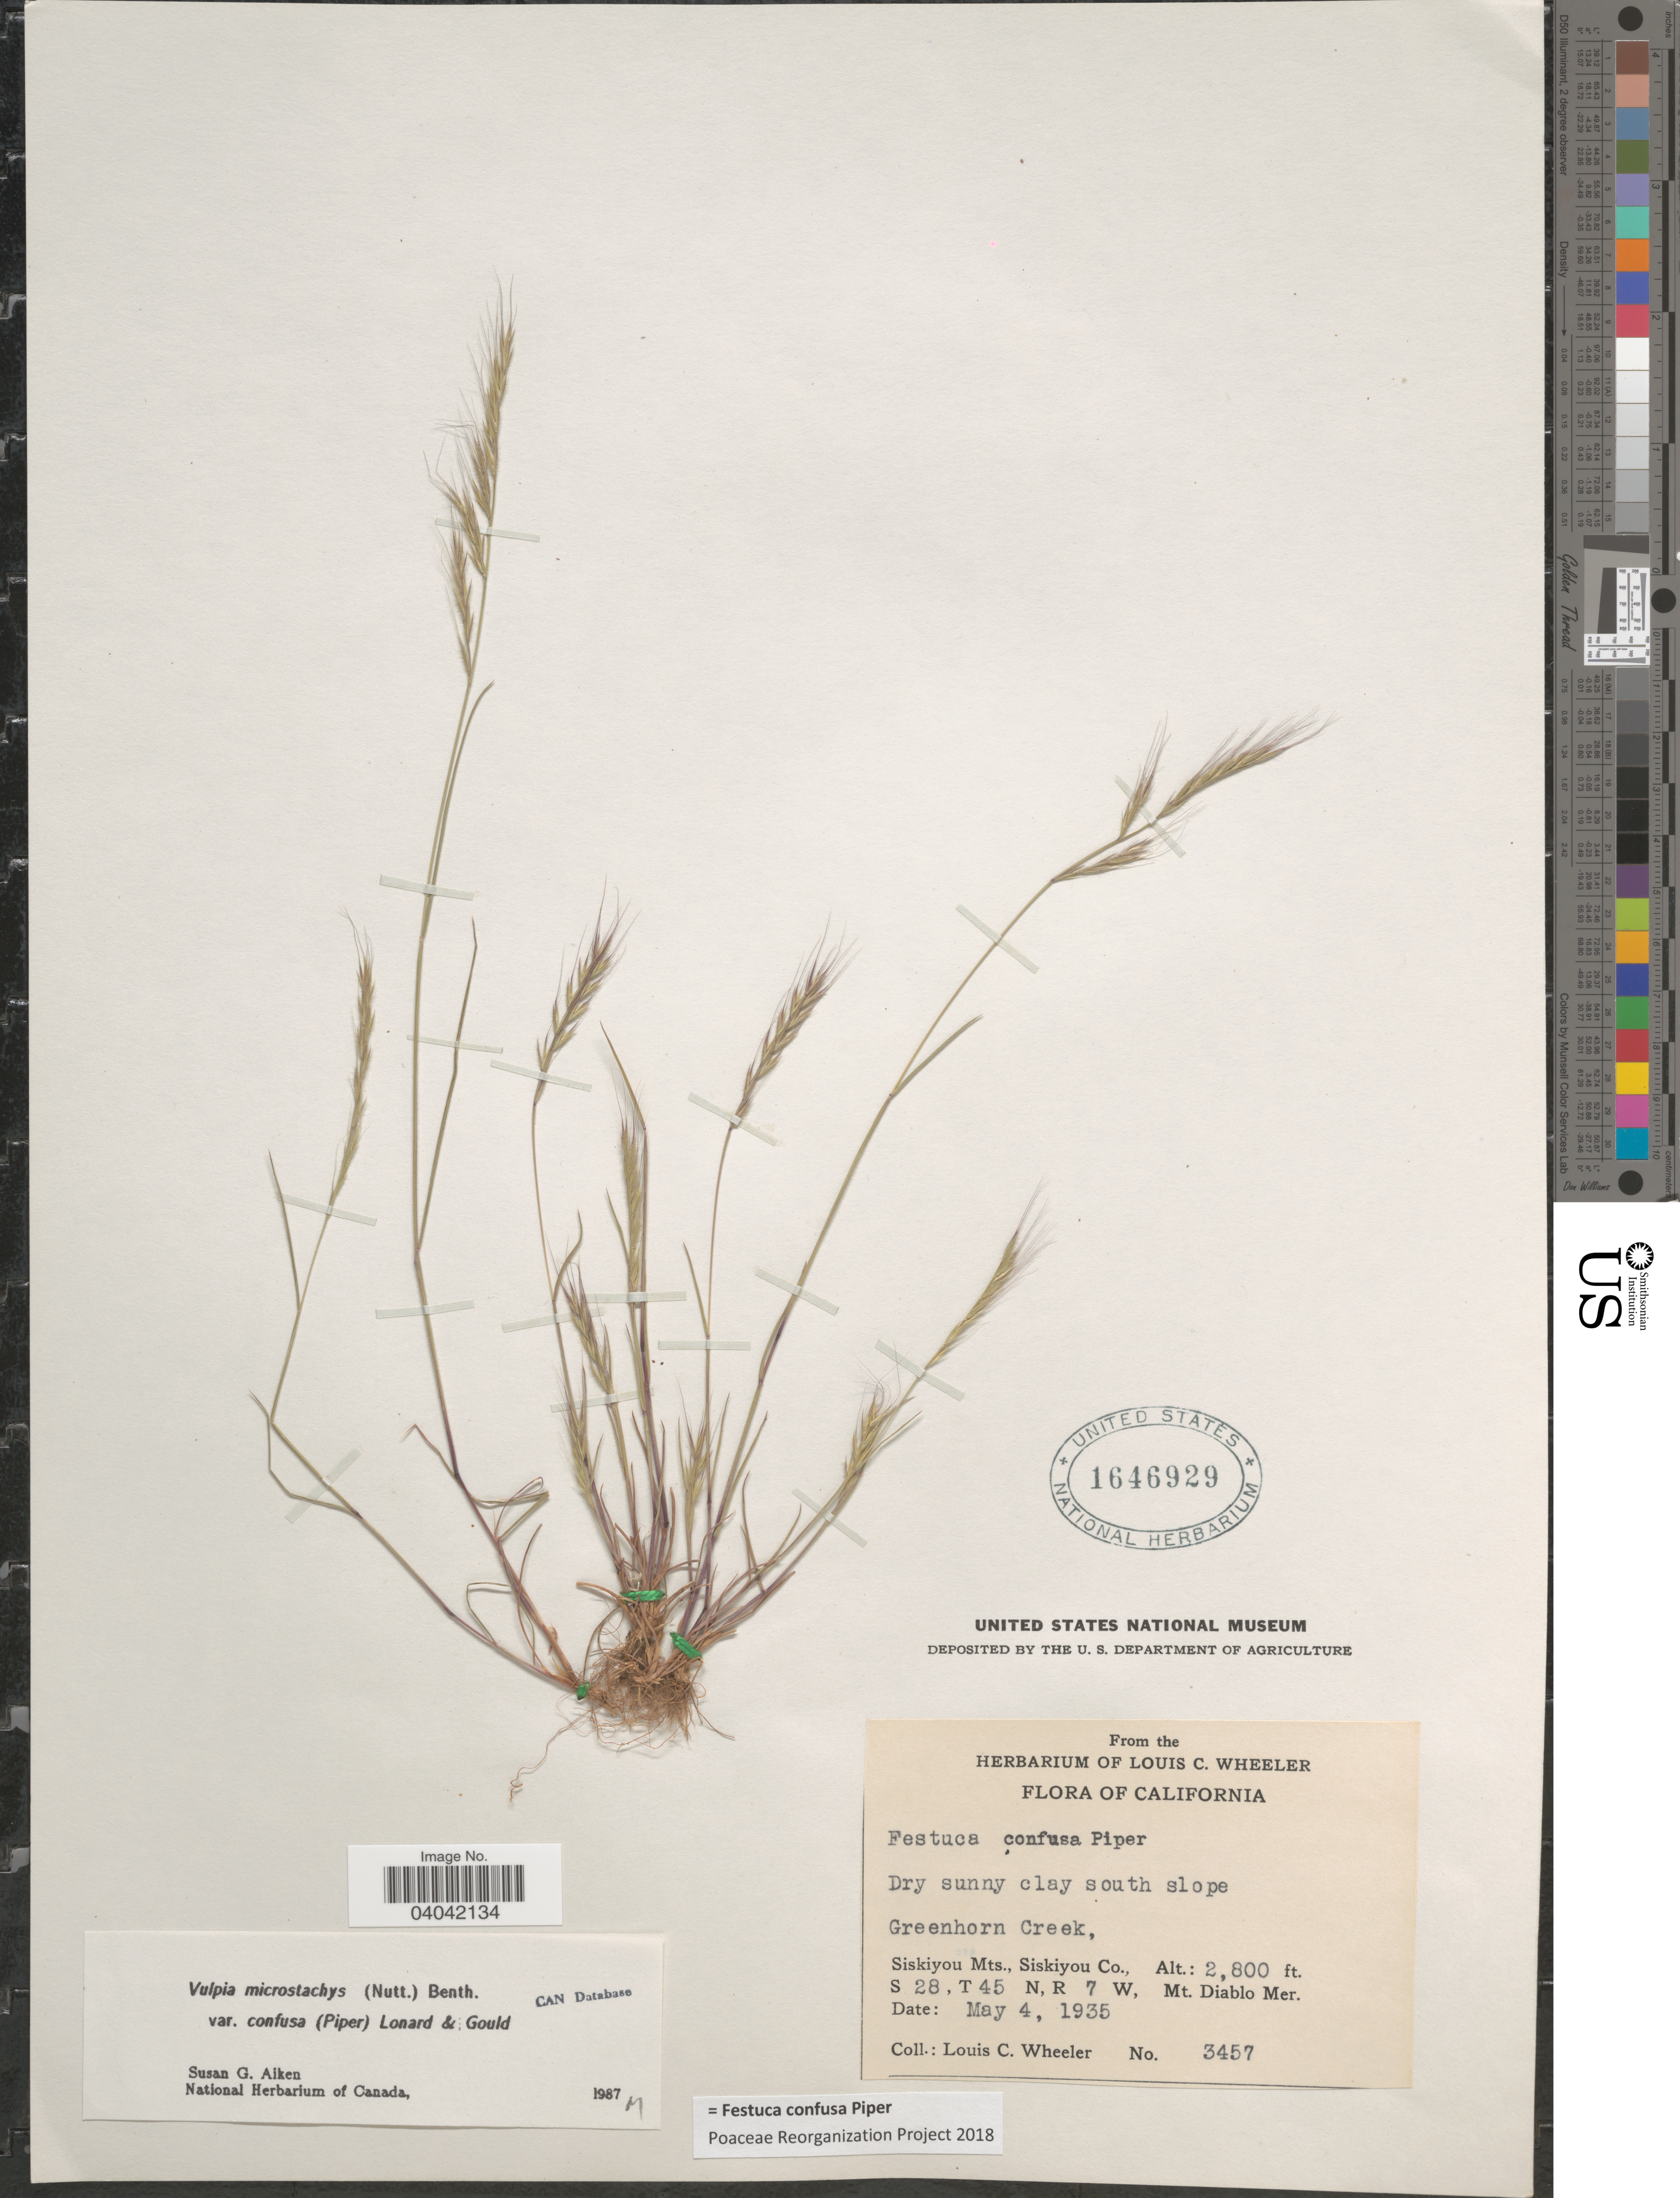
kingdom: Plantae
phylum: Tracheophyta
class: Liliopsida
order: Poales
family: Poaceae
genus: Festuca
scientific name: Festuca confusa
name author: Piper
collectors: L. C. Wheeler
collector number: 3457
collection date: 1935-05-04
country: United States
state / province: California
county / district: Siskiyou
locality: Dry sunny clay south slope Greenhorn Creek, Siskiyou Mts., Siskiyou Co., S 28, T 45 N, R 7 W, Mt. Diablo Mer.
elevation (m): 853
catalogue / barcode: US 1646929